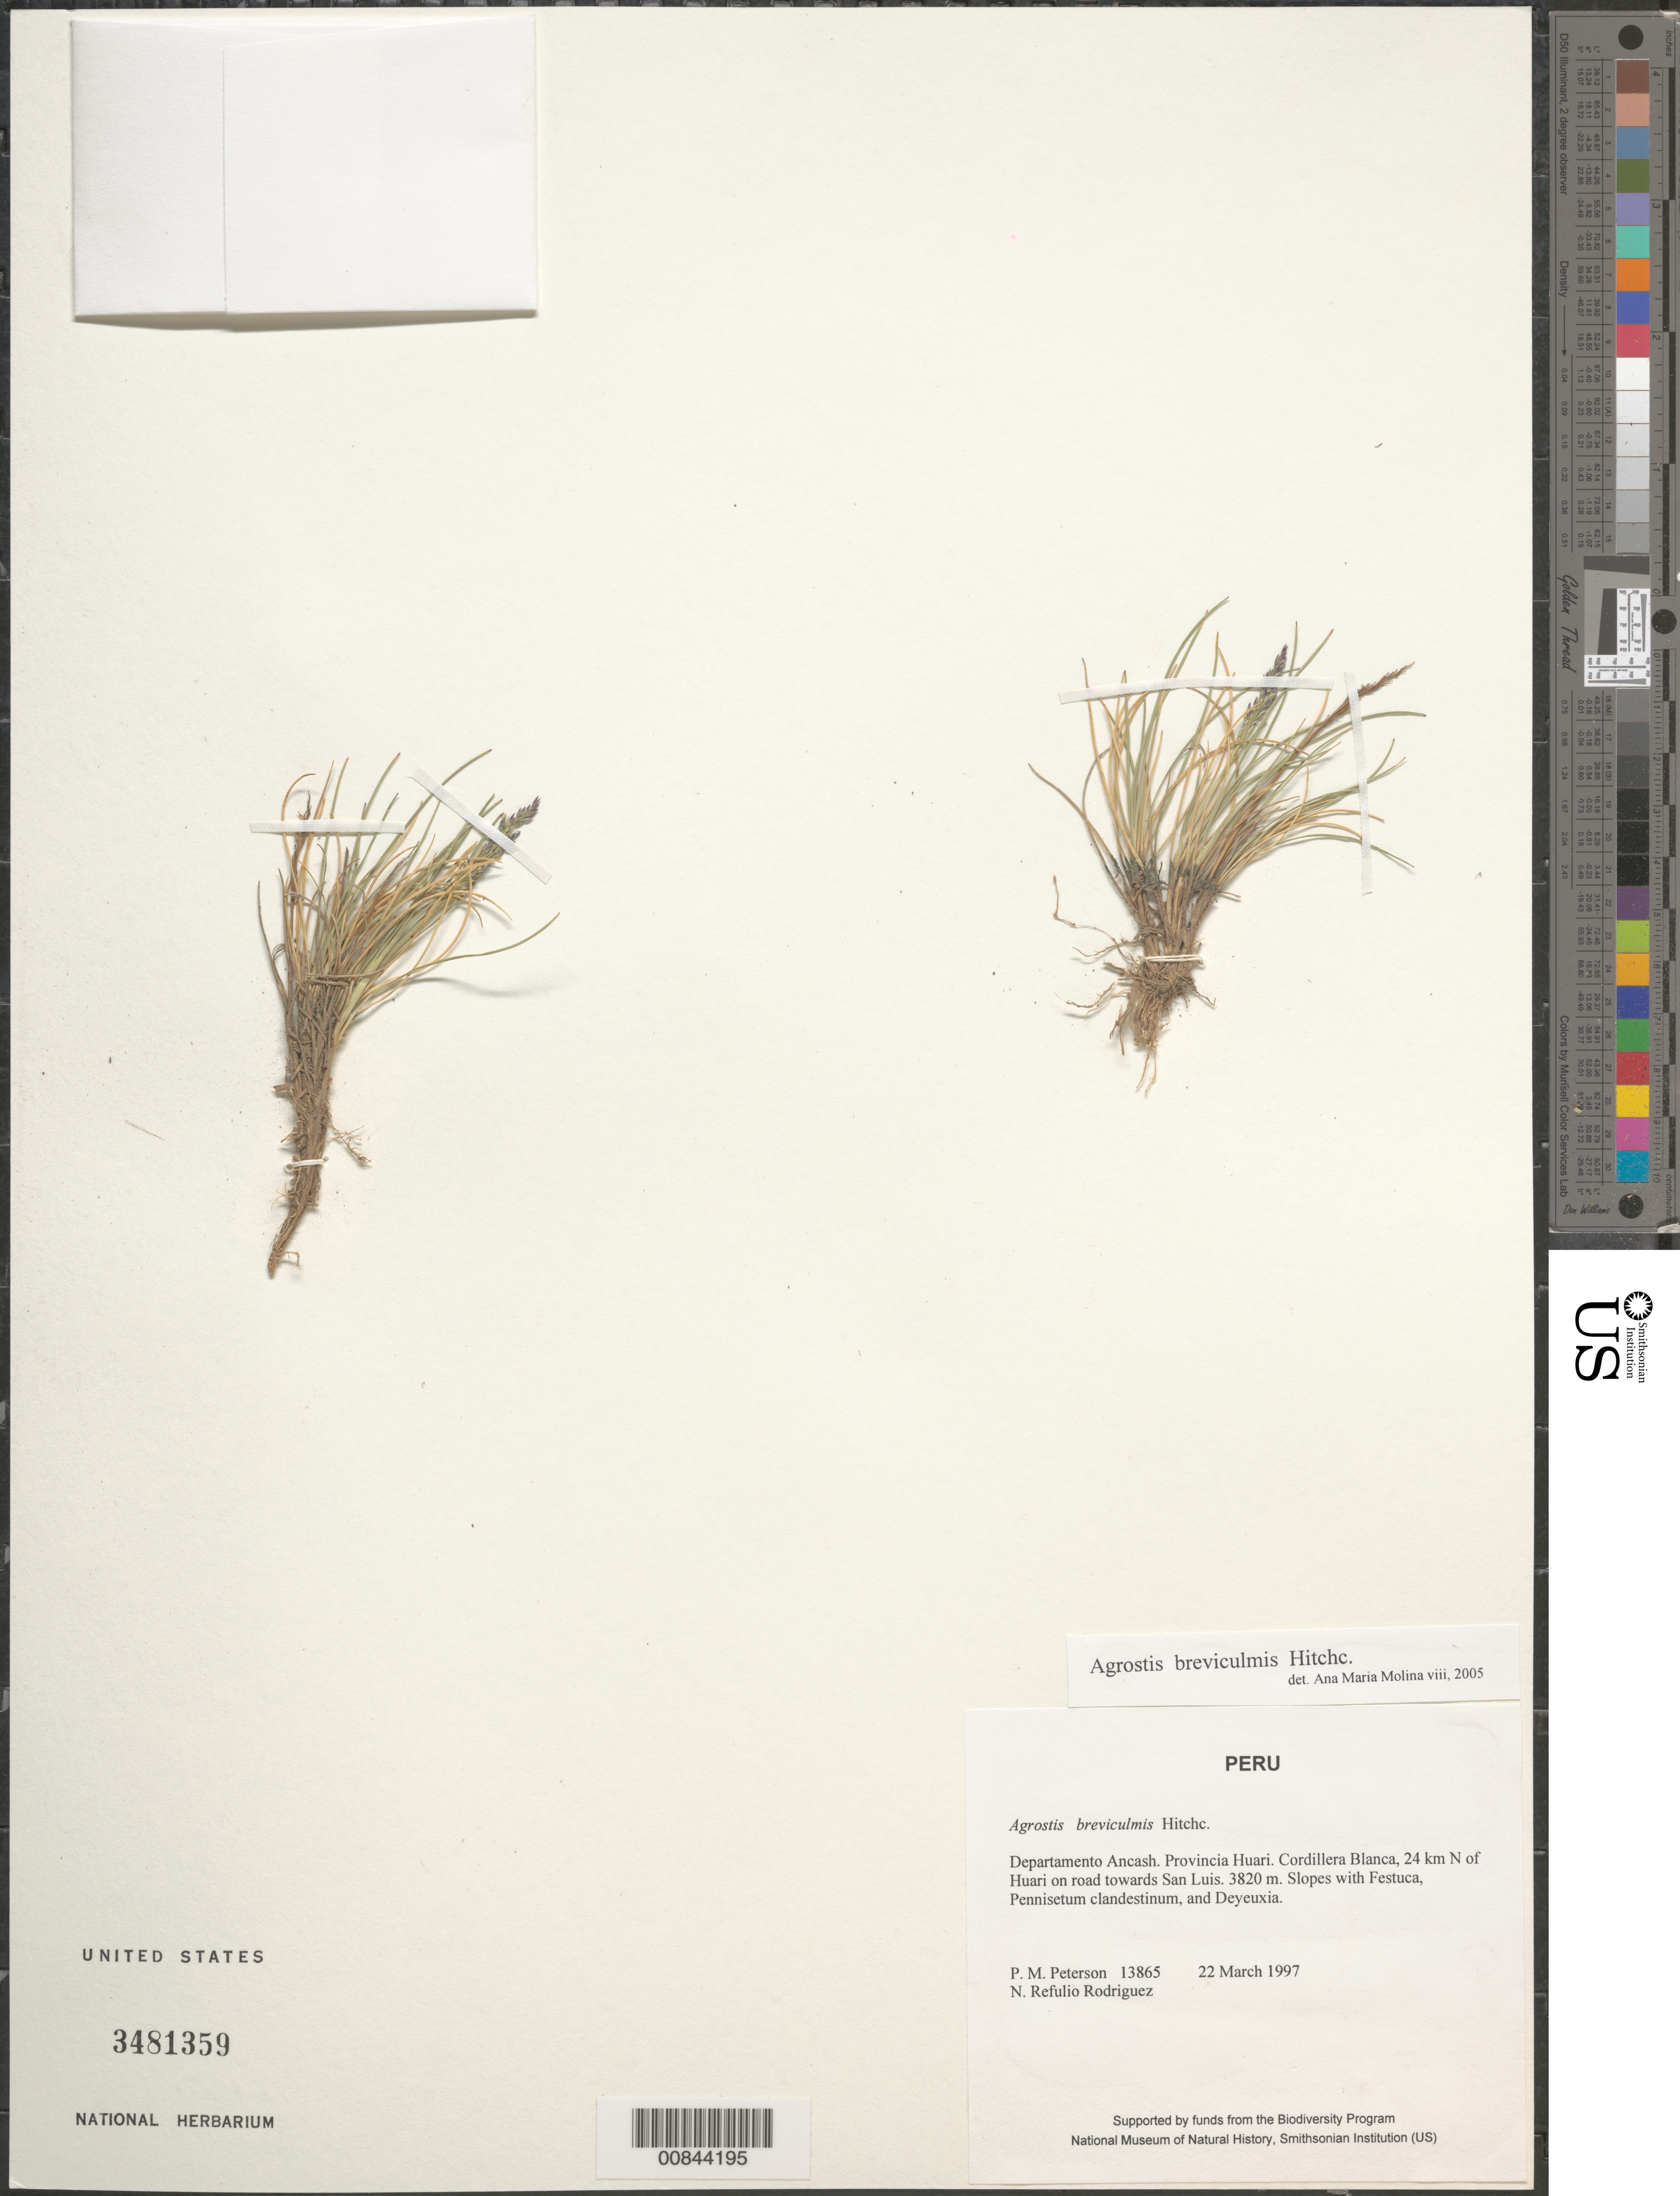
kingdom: Plantae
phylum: Tracheophyta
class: Liliopsida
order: Poales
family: Poaceae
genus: Agrostis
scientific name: Agrostis breviculmis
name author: Hitchc.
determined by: Molina, Ana M. de R.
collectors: P. M. Peterson & N. Refulio-Rodríguez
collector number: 13865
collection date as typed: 22 Mar 1997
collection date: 1997-03-22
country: Peru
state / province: Ancash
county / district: Huari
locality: Cordillera Blanca, 24 km N of Huari on road towards San Luis.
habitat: Slopes with Festuca, Pennisetum clandestinum, and Deyeuxia.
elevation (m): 3820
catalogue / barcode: US 3481359